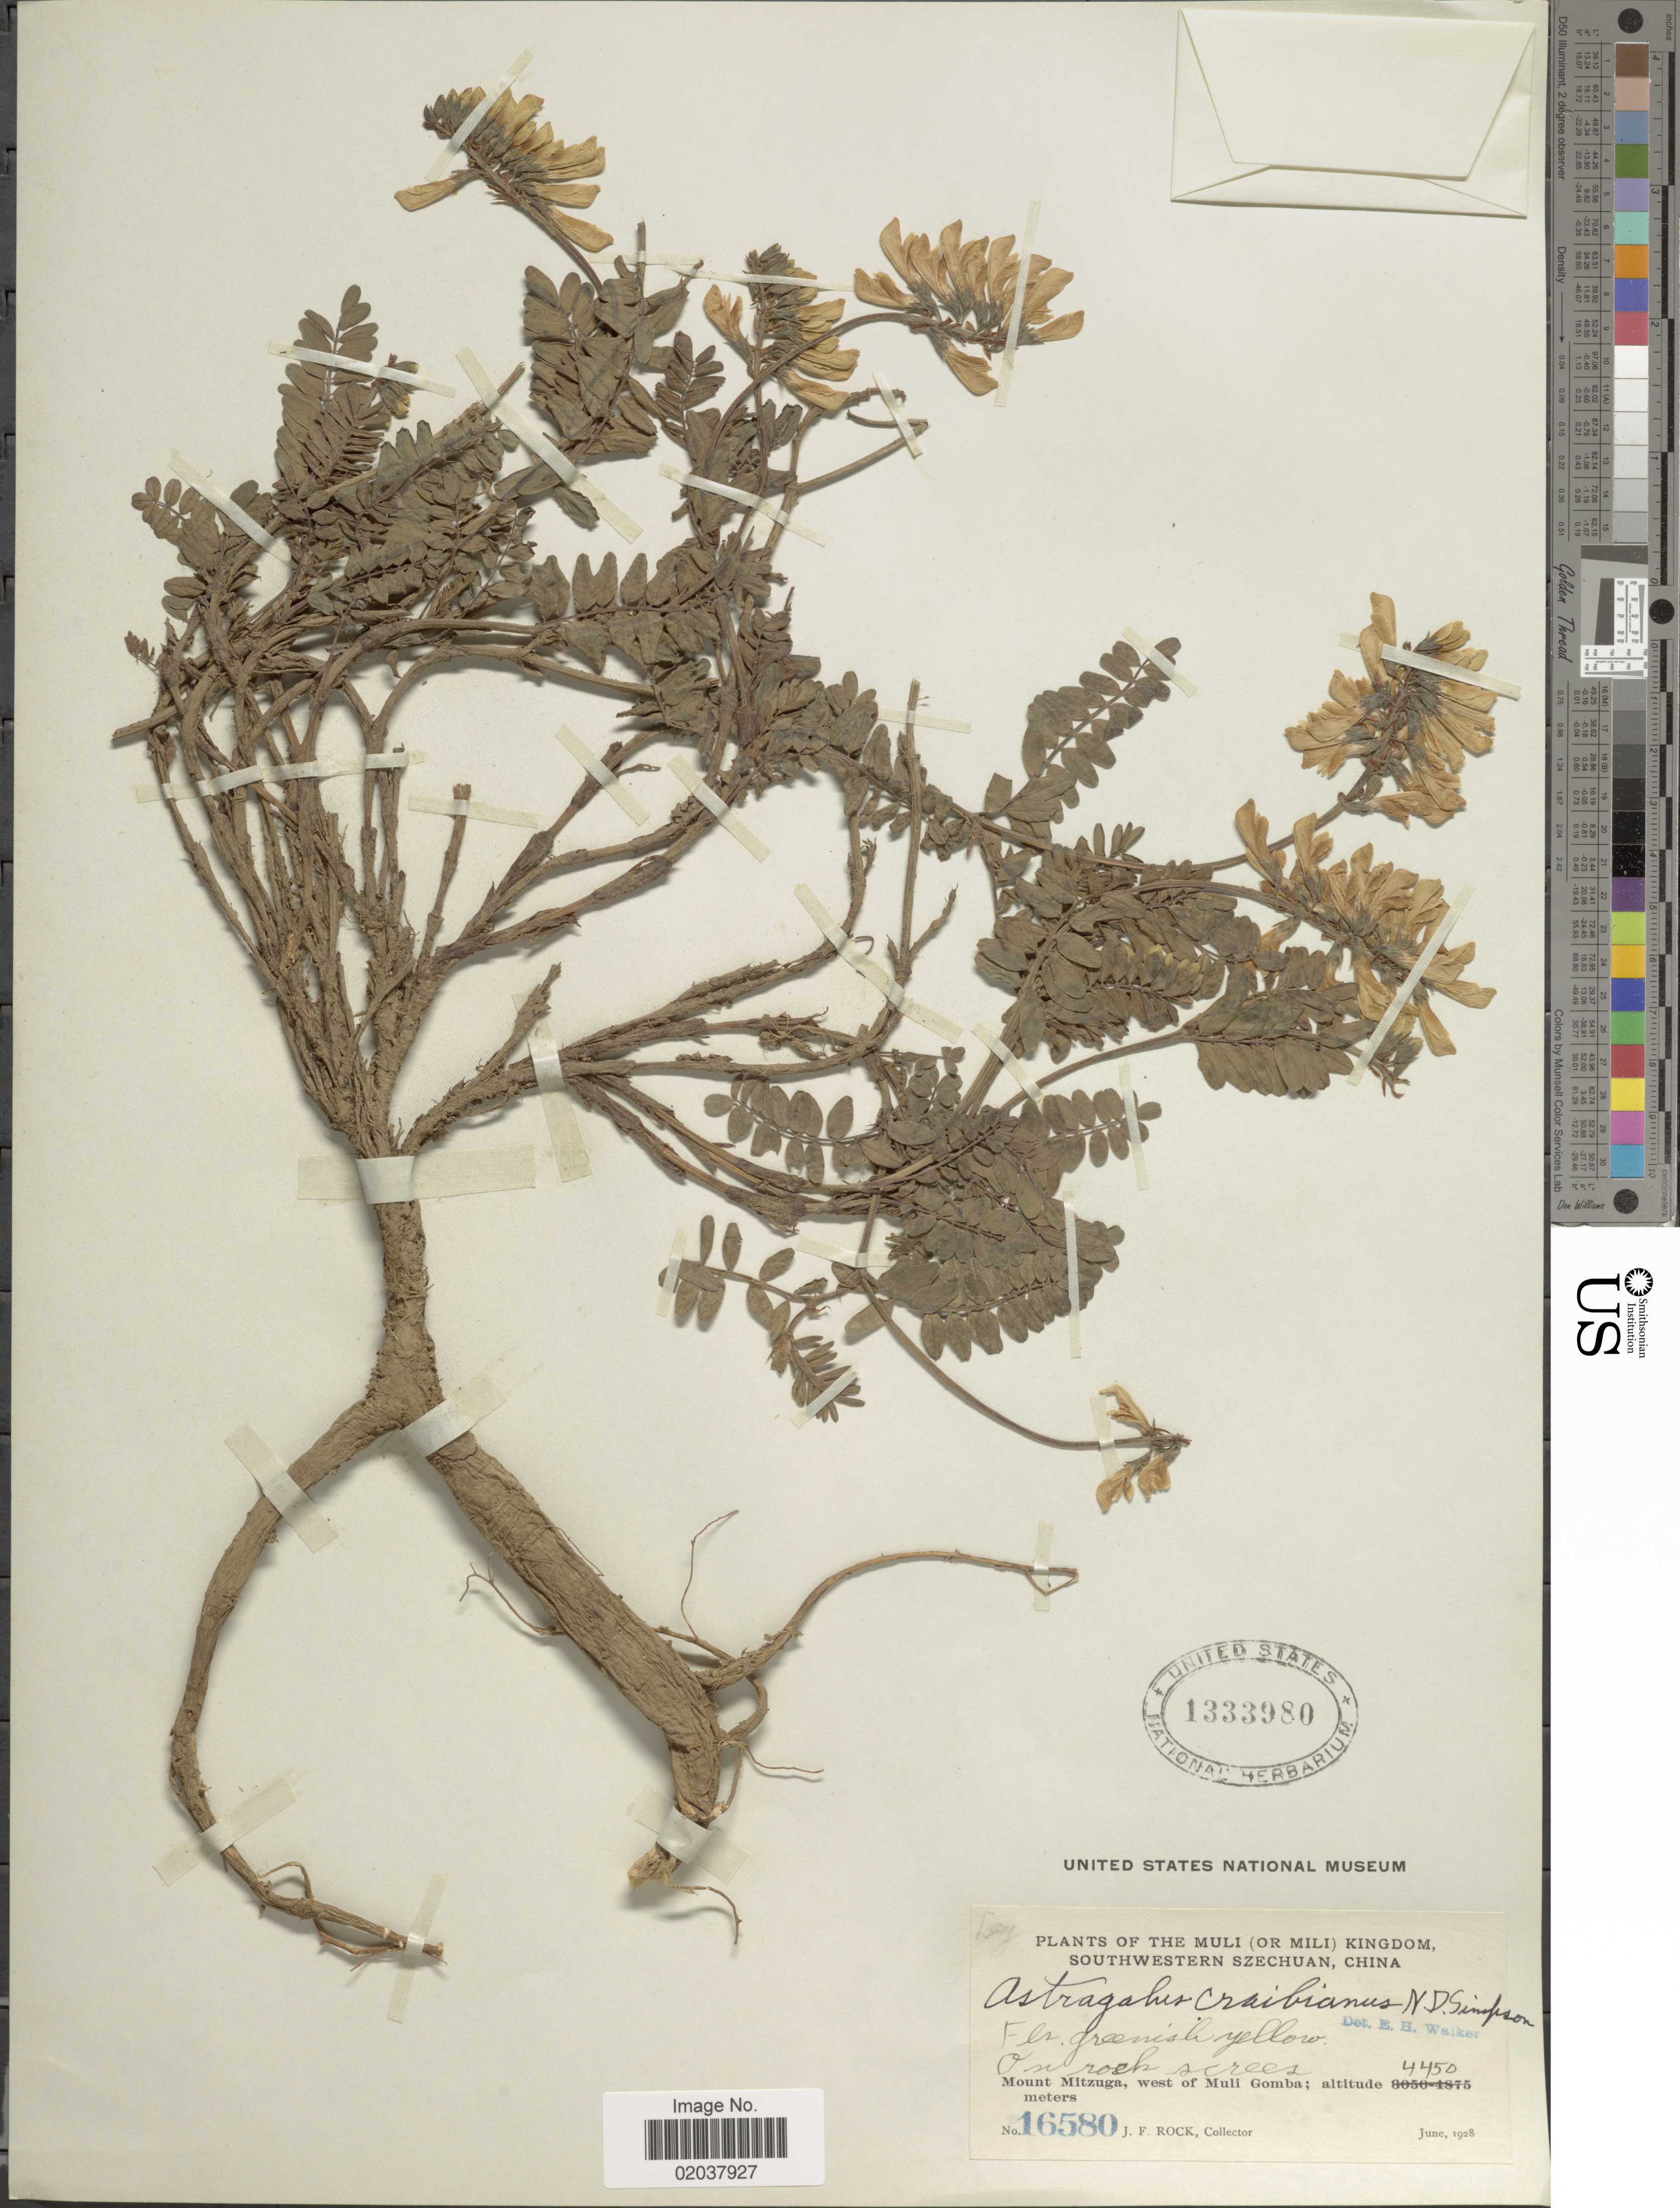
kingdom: Plantae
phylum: Tracheophyta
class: Magnoliopsida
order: Fabales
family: Fabaceae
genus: Astragalus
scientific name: Astragalus craibianus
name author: N.D. Simpson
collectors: J. Rock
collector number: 16580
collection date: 1928-06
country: China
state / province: Sichuan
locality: Muli (or Mili) Kingdom, Southwestern Szechuan. Mount Mitzuga, west of Mili Gomba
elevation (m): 4450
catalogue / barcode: US 1333980